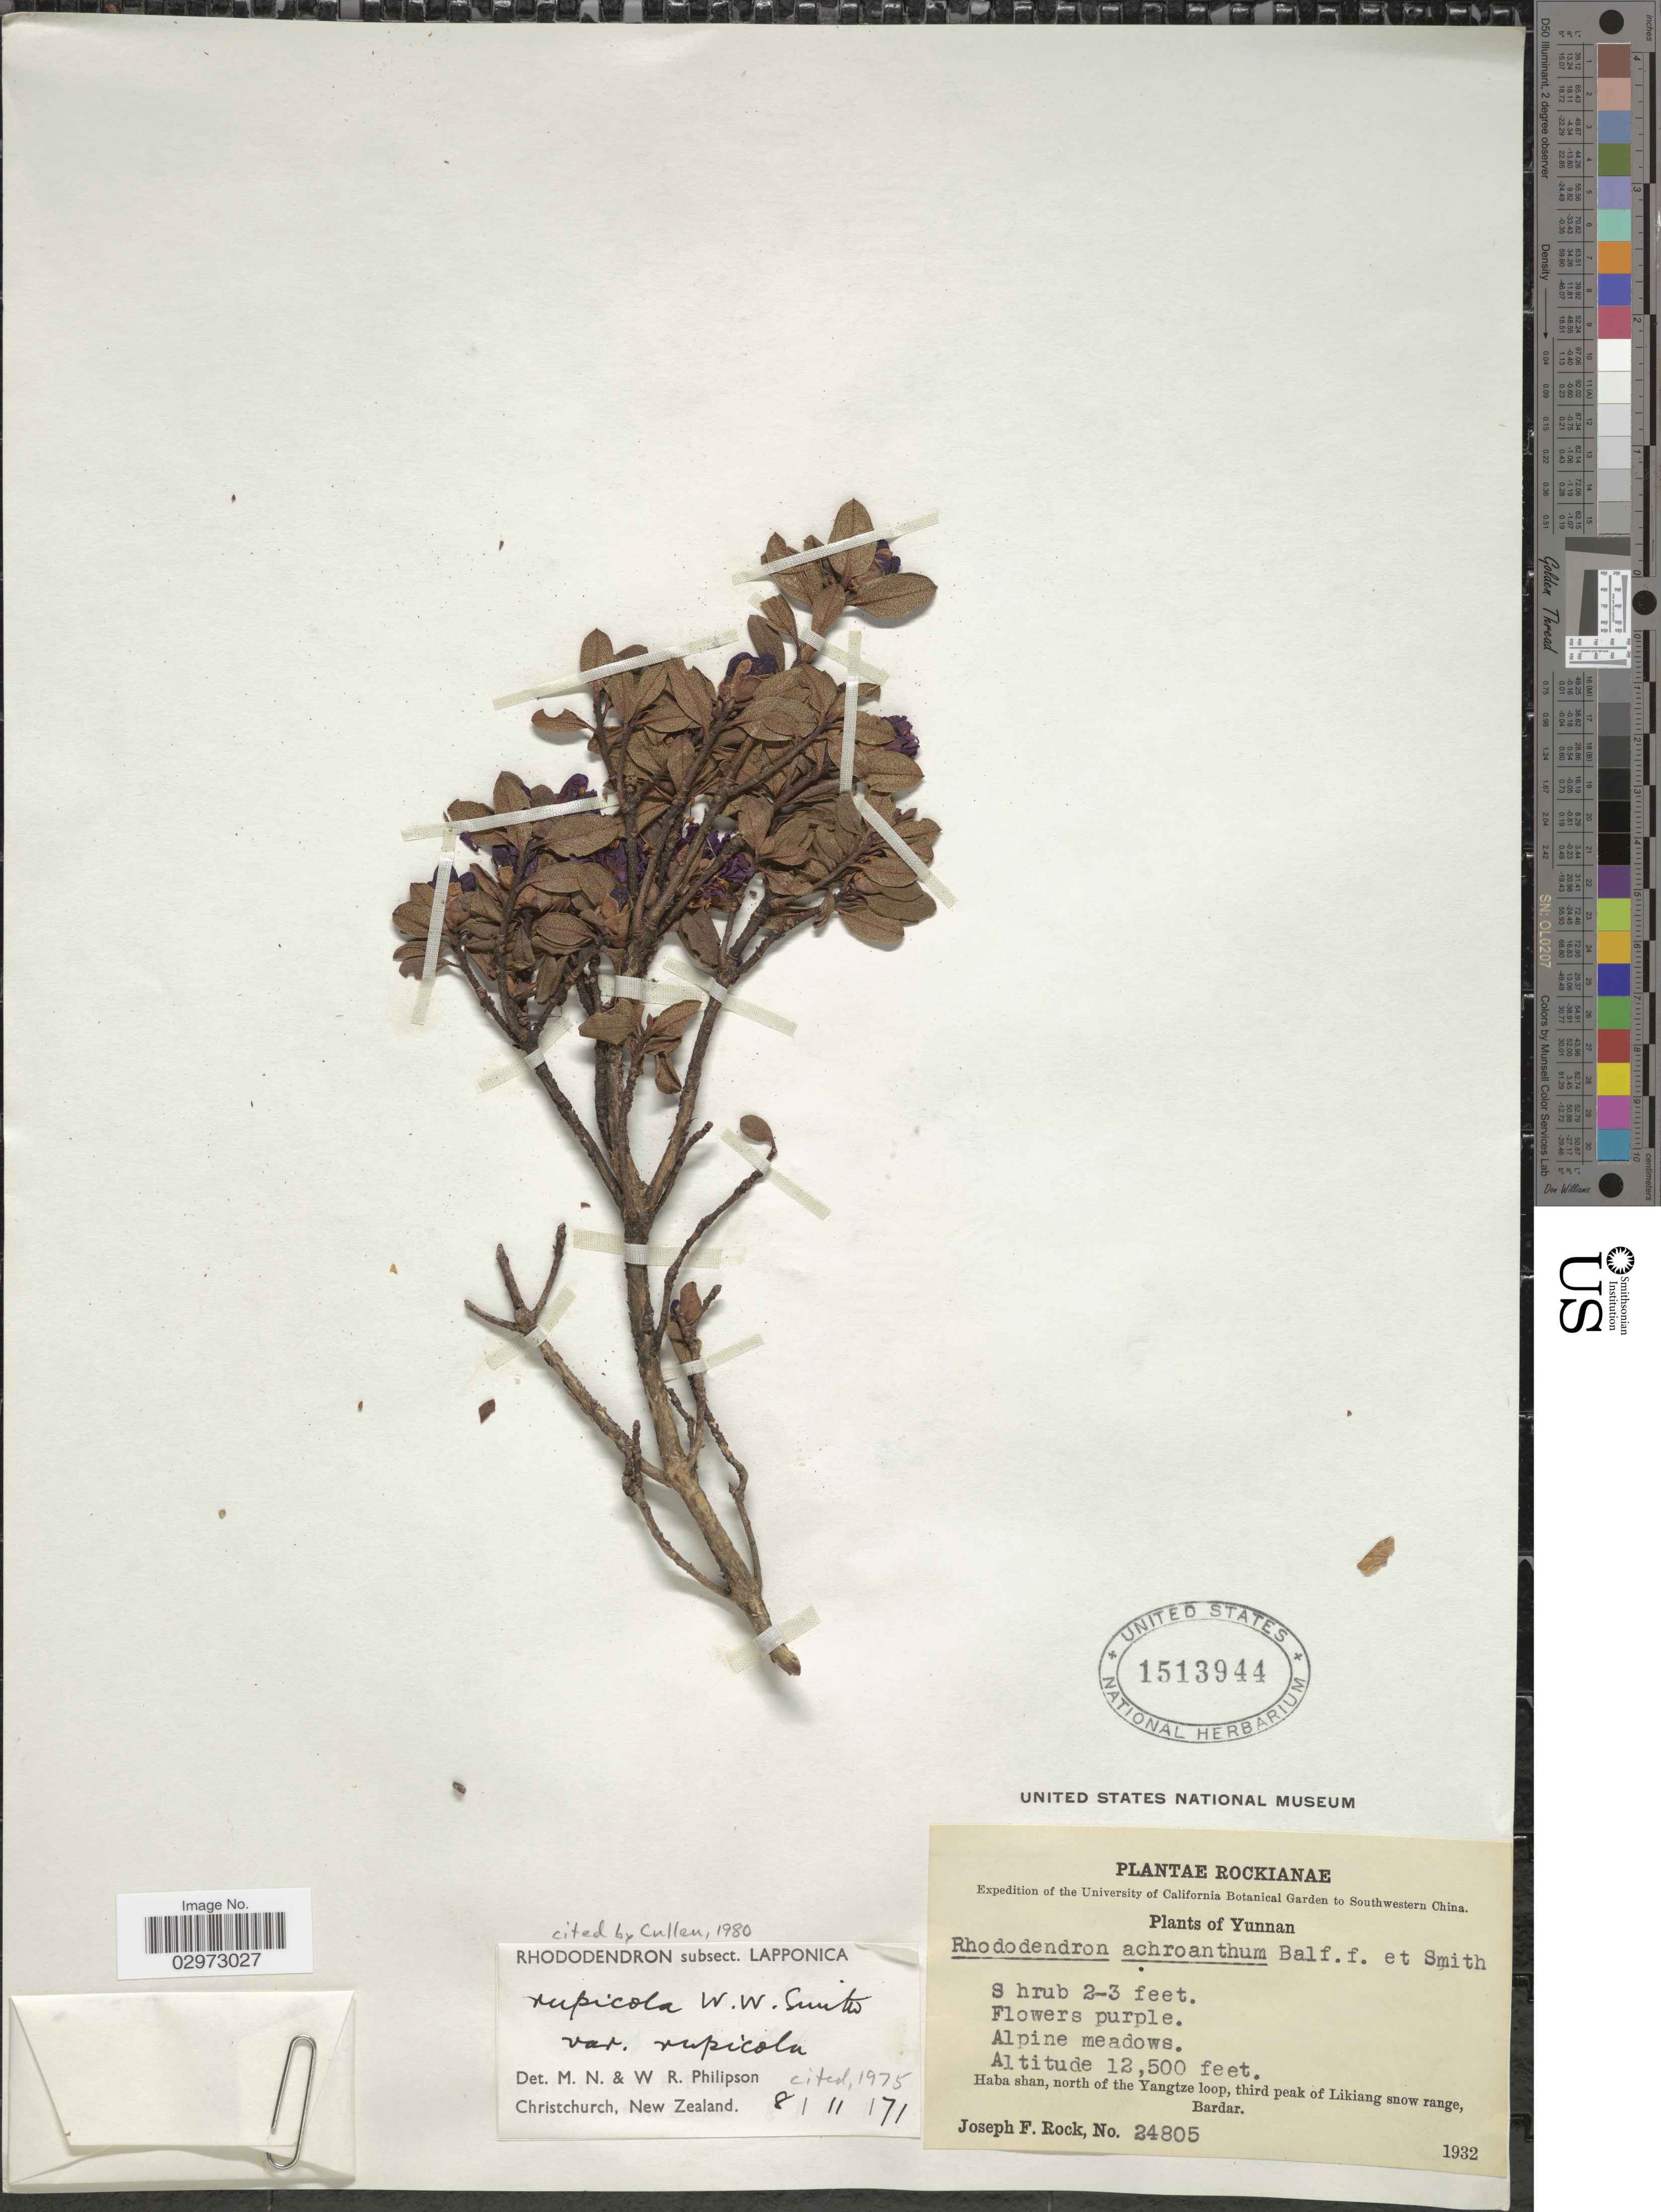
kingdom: Plantae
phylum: Tracheophyta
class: Magnoliopsida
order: Ericales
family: Ericaceae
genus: Rhododendron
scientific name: Rhododendron rupicola var. rupicola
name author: W.W. Sm.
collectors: J. F. Rock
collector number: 24805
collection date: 1932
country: China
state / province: Yunnan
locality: Southwestern China. Haba shan, north of the Yangtze loop, third peak of Likiang snow range, Bardar.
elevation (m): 3810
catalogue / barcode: US 1513944